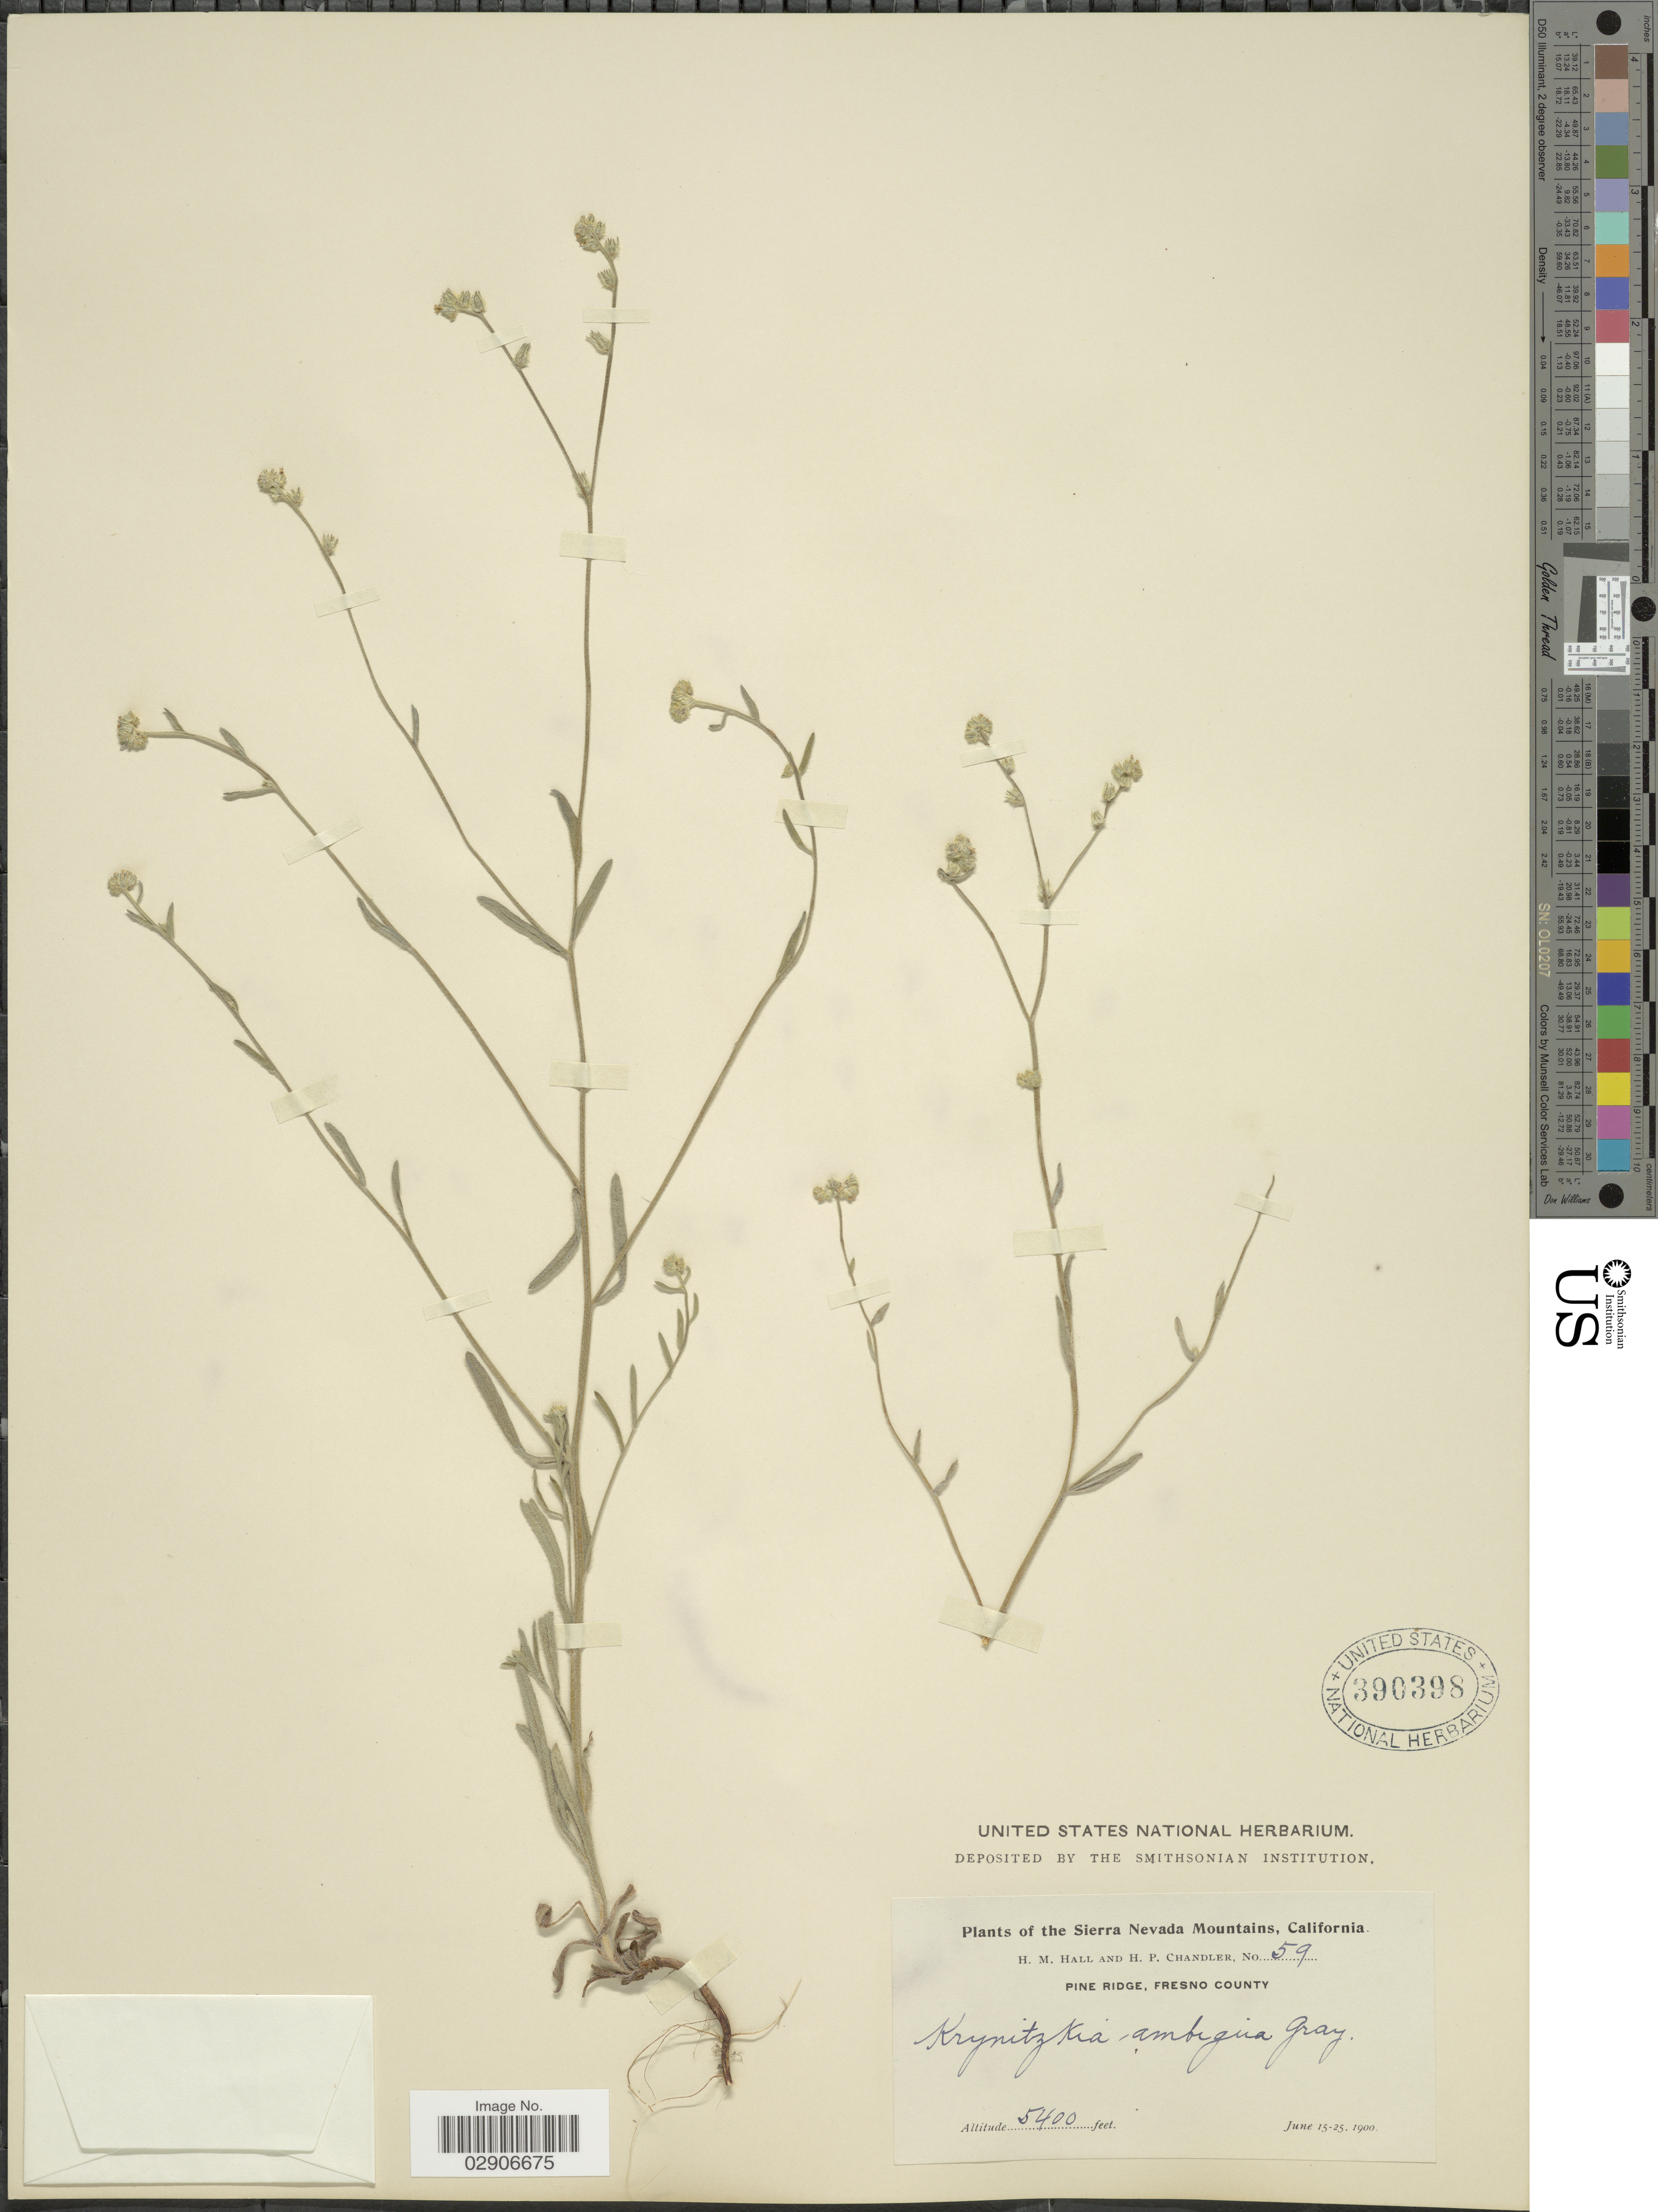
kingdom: Plantae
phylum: Tracheophyta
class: Magnoliopsida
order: Boraginales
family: Boraginaceae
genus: Cryptantha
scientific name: Cryptantha ambigua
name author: (A. Gray) Greene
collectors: H. M. Hall & H. Chandler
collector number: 59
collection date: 1900-06-15/1900-06-25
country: United States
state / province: California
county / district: Fresno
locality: Pine ridge, Fresno county. The Sierra Nevada Mountains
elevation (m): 1646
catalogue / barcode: US 390398